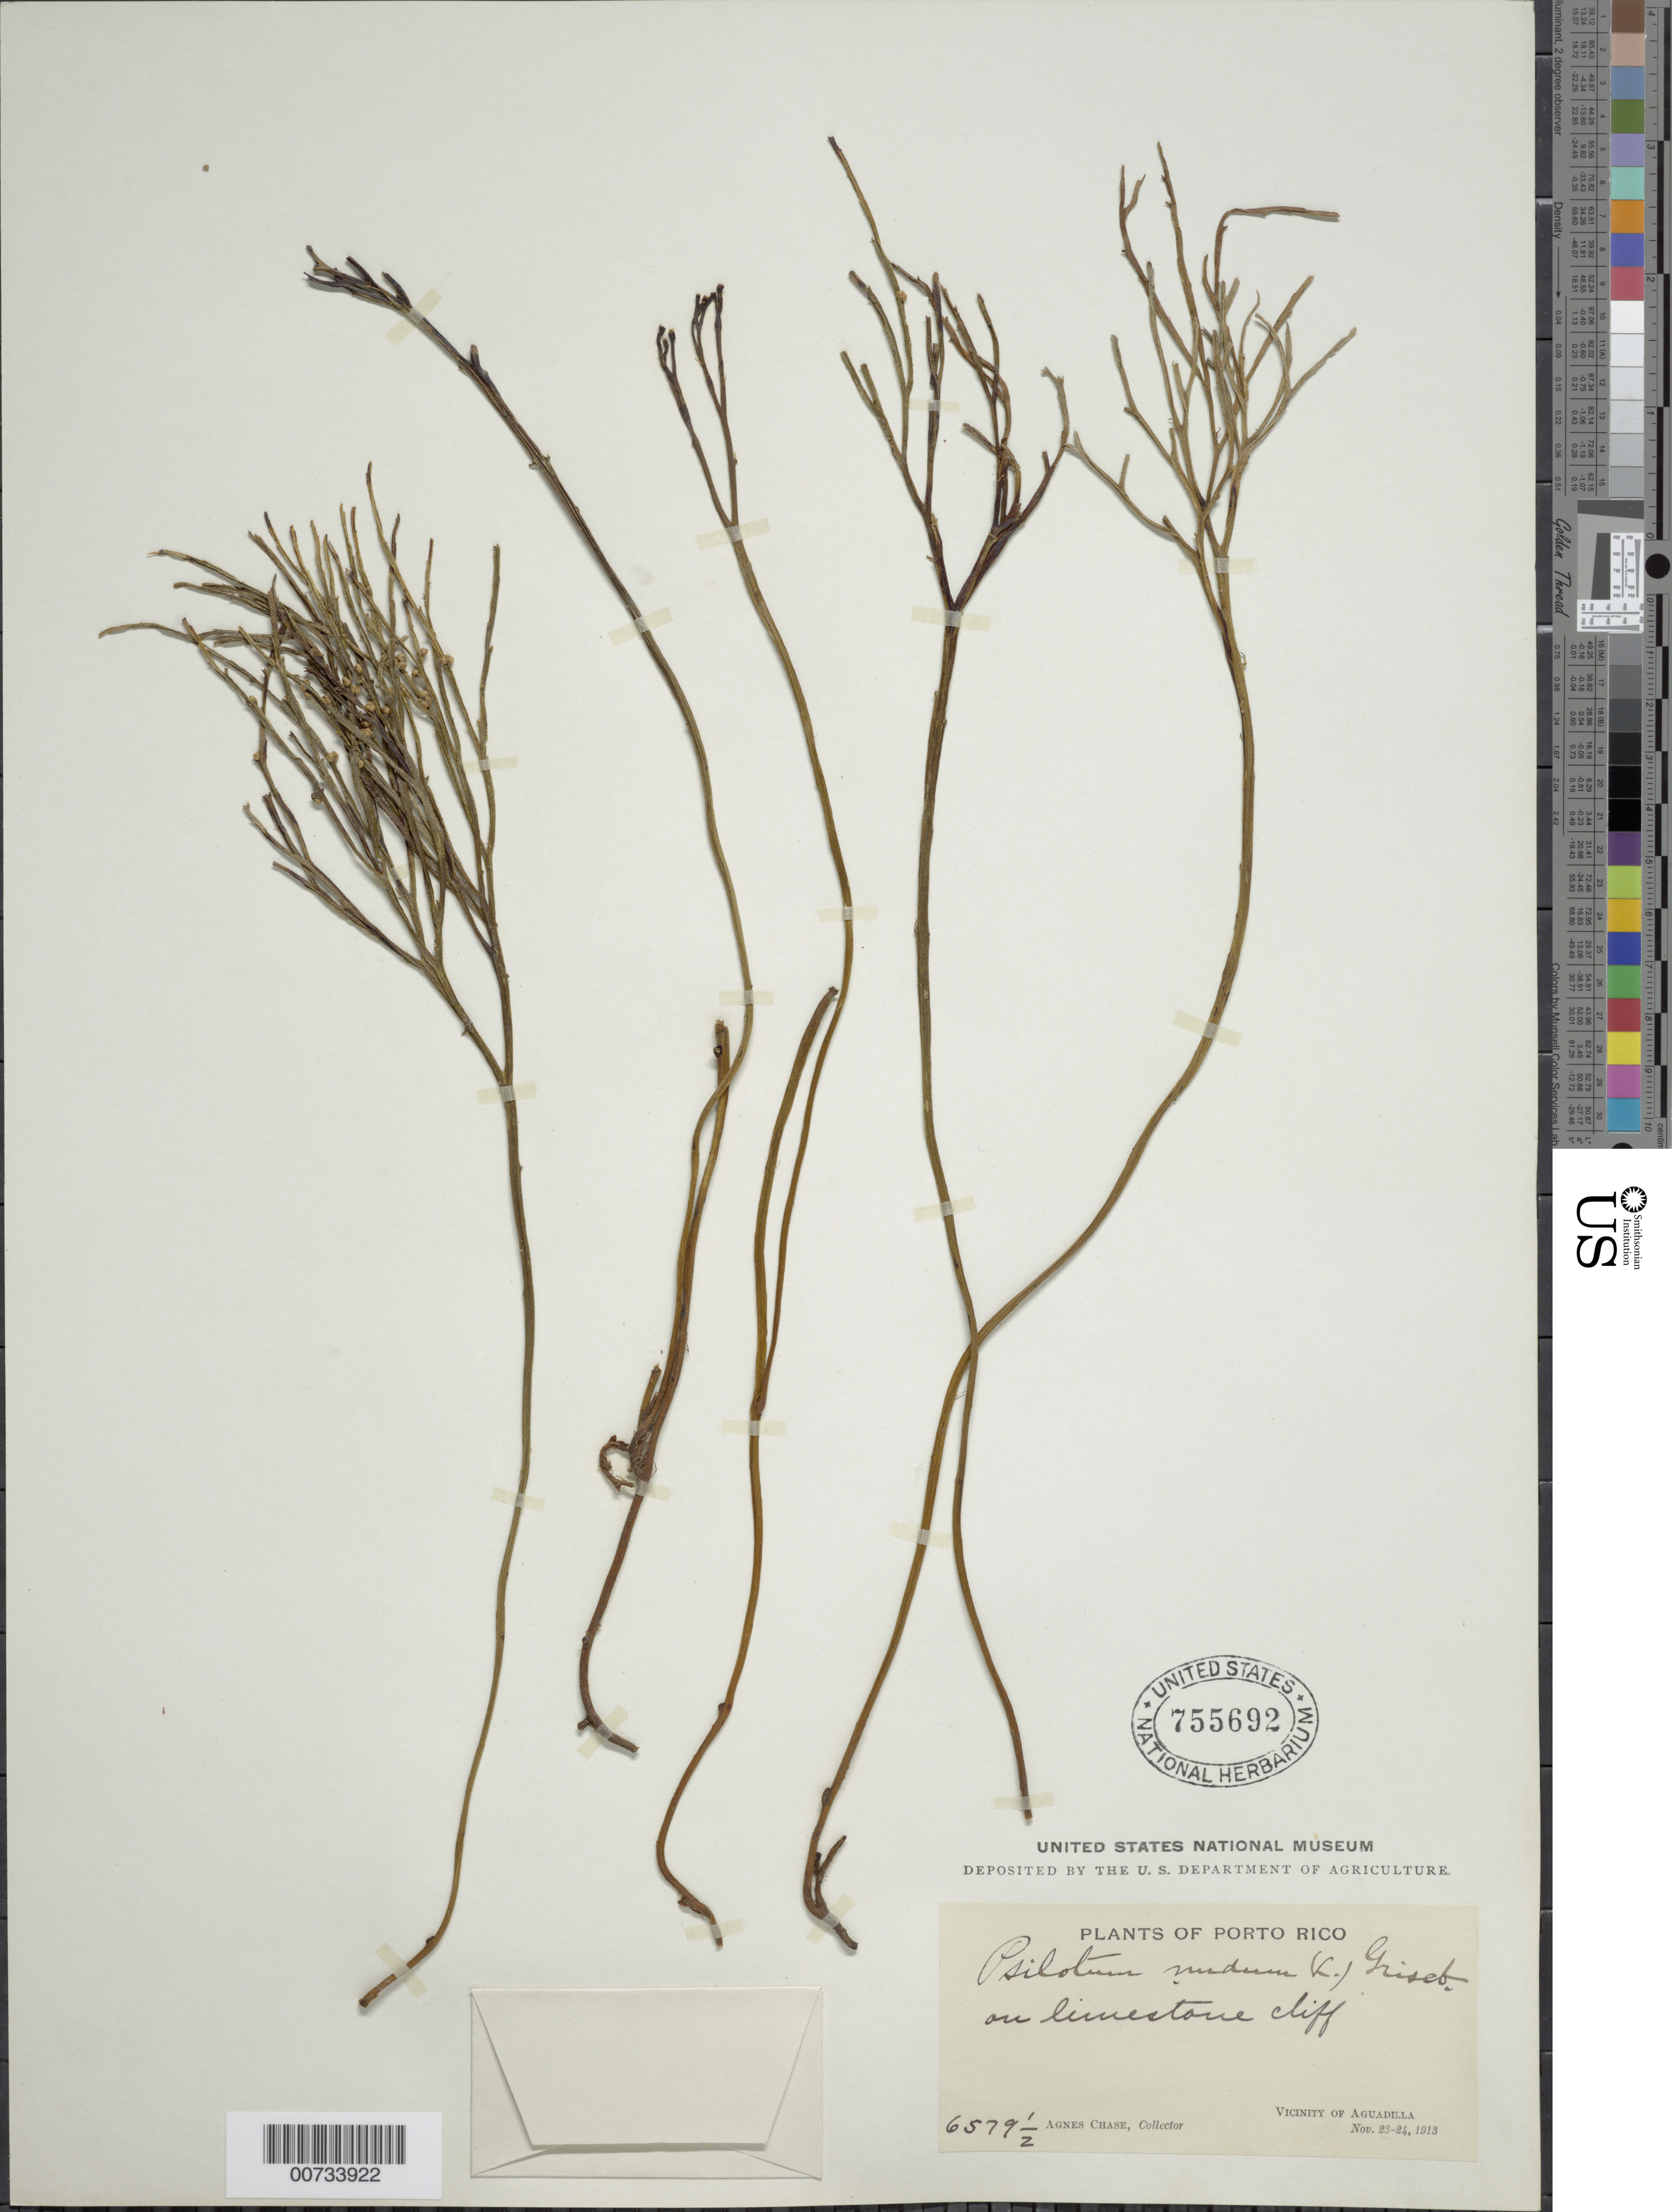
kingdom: Plantae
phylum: Tracheophyta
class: Polypodiopsida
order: Psilotales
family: Psilotaceae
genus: Psilotum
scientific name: Psilotum nudum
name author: (L.) P. Beauv.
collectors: A. Chase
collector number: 6579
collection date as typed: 23 Nov 1913 and 24 Nov 1913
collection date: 1913-11-23,1913-11-24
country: Puerto Rico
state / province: Aguadilla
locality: Aguadilla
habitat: Limestone cliff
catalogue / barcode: US 755692